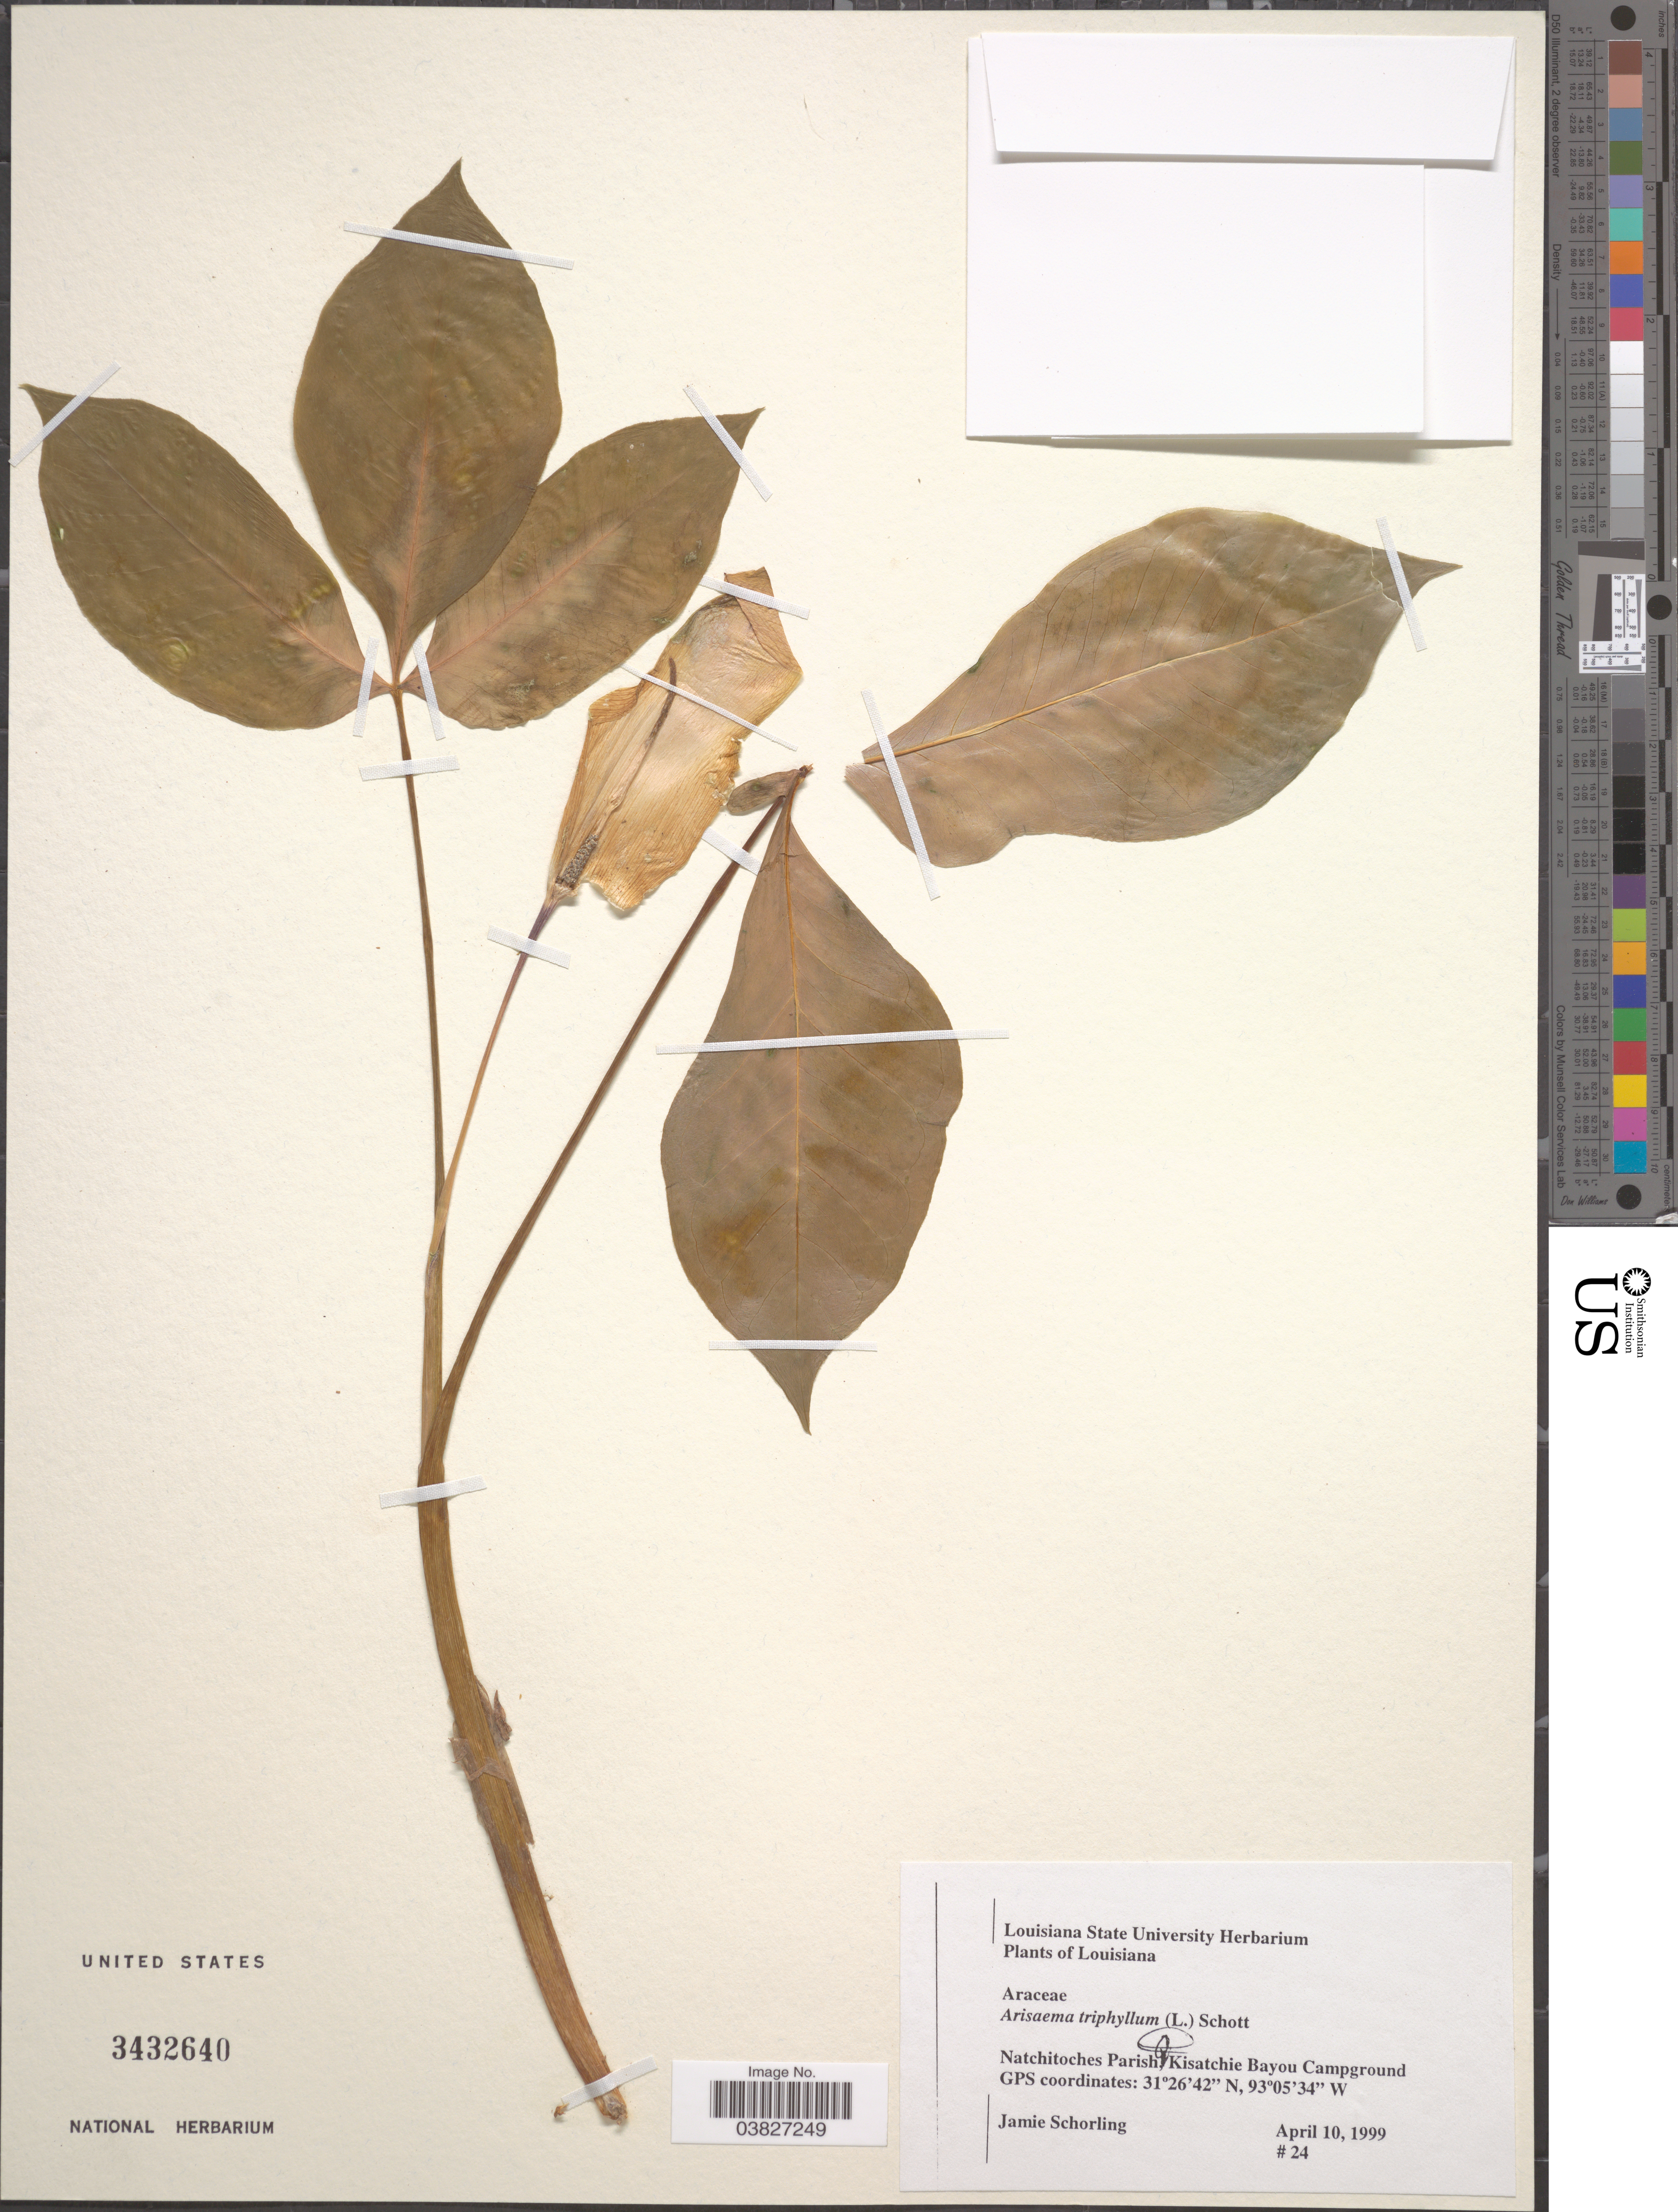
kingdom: Plantae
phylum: Tracheophyta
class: Liliopsida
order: Alismatales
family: Araceae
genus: Arisaema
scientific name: Arisaema triphyllum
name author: (L.) Schott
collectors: J. Schorling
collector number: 24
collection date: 1999-04-10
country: United States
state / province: Louisiana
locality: Natchitoches Parish, Kisatchie Bayou Campground.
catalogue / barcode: US 3432640